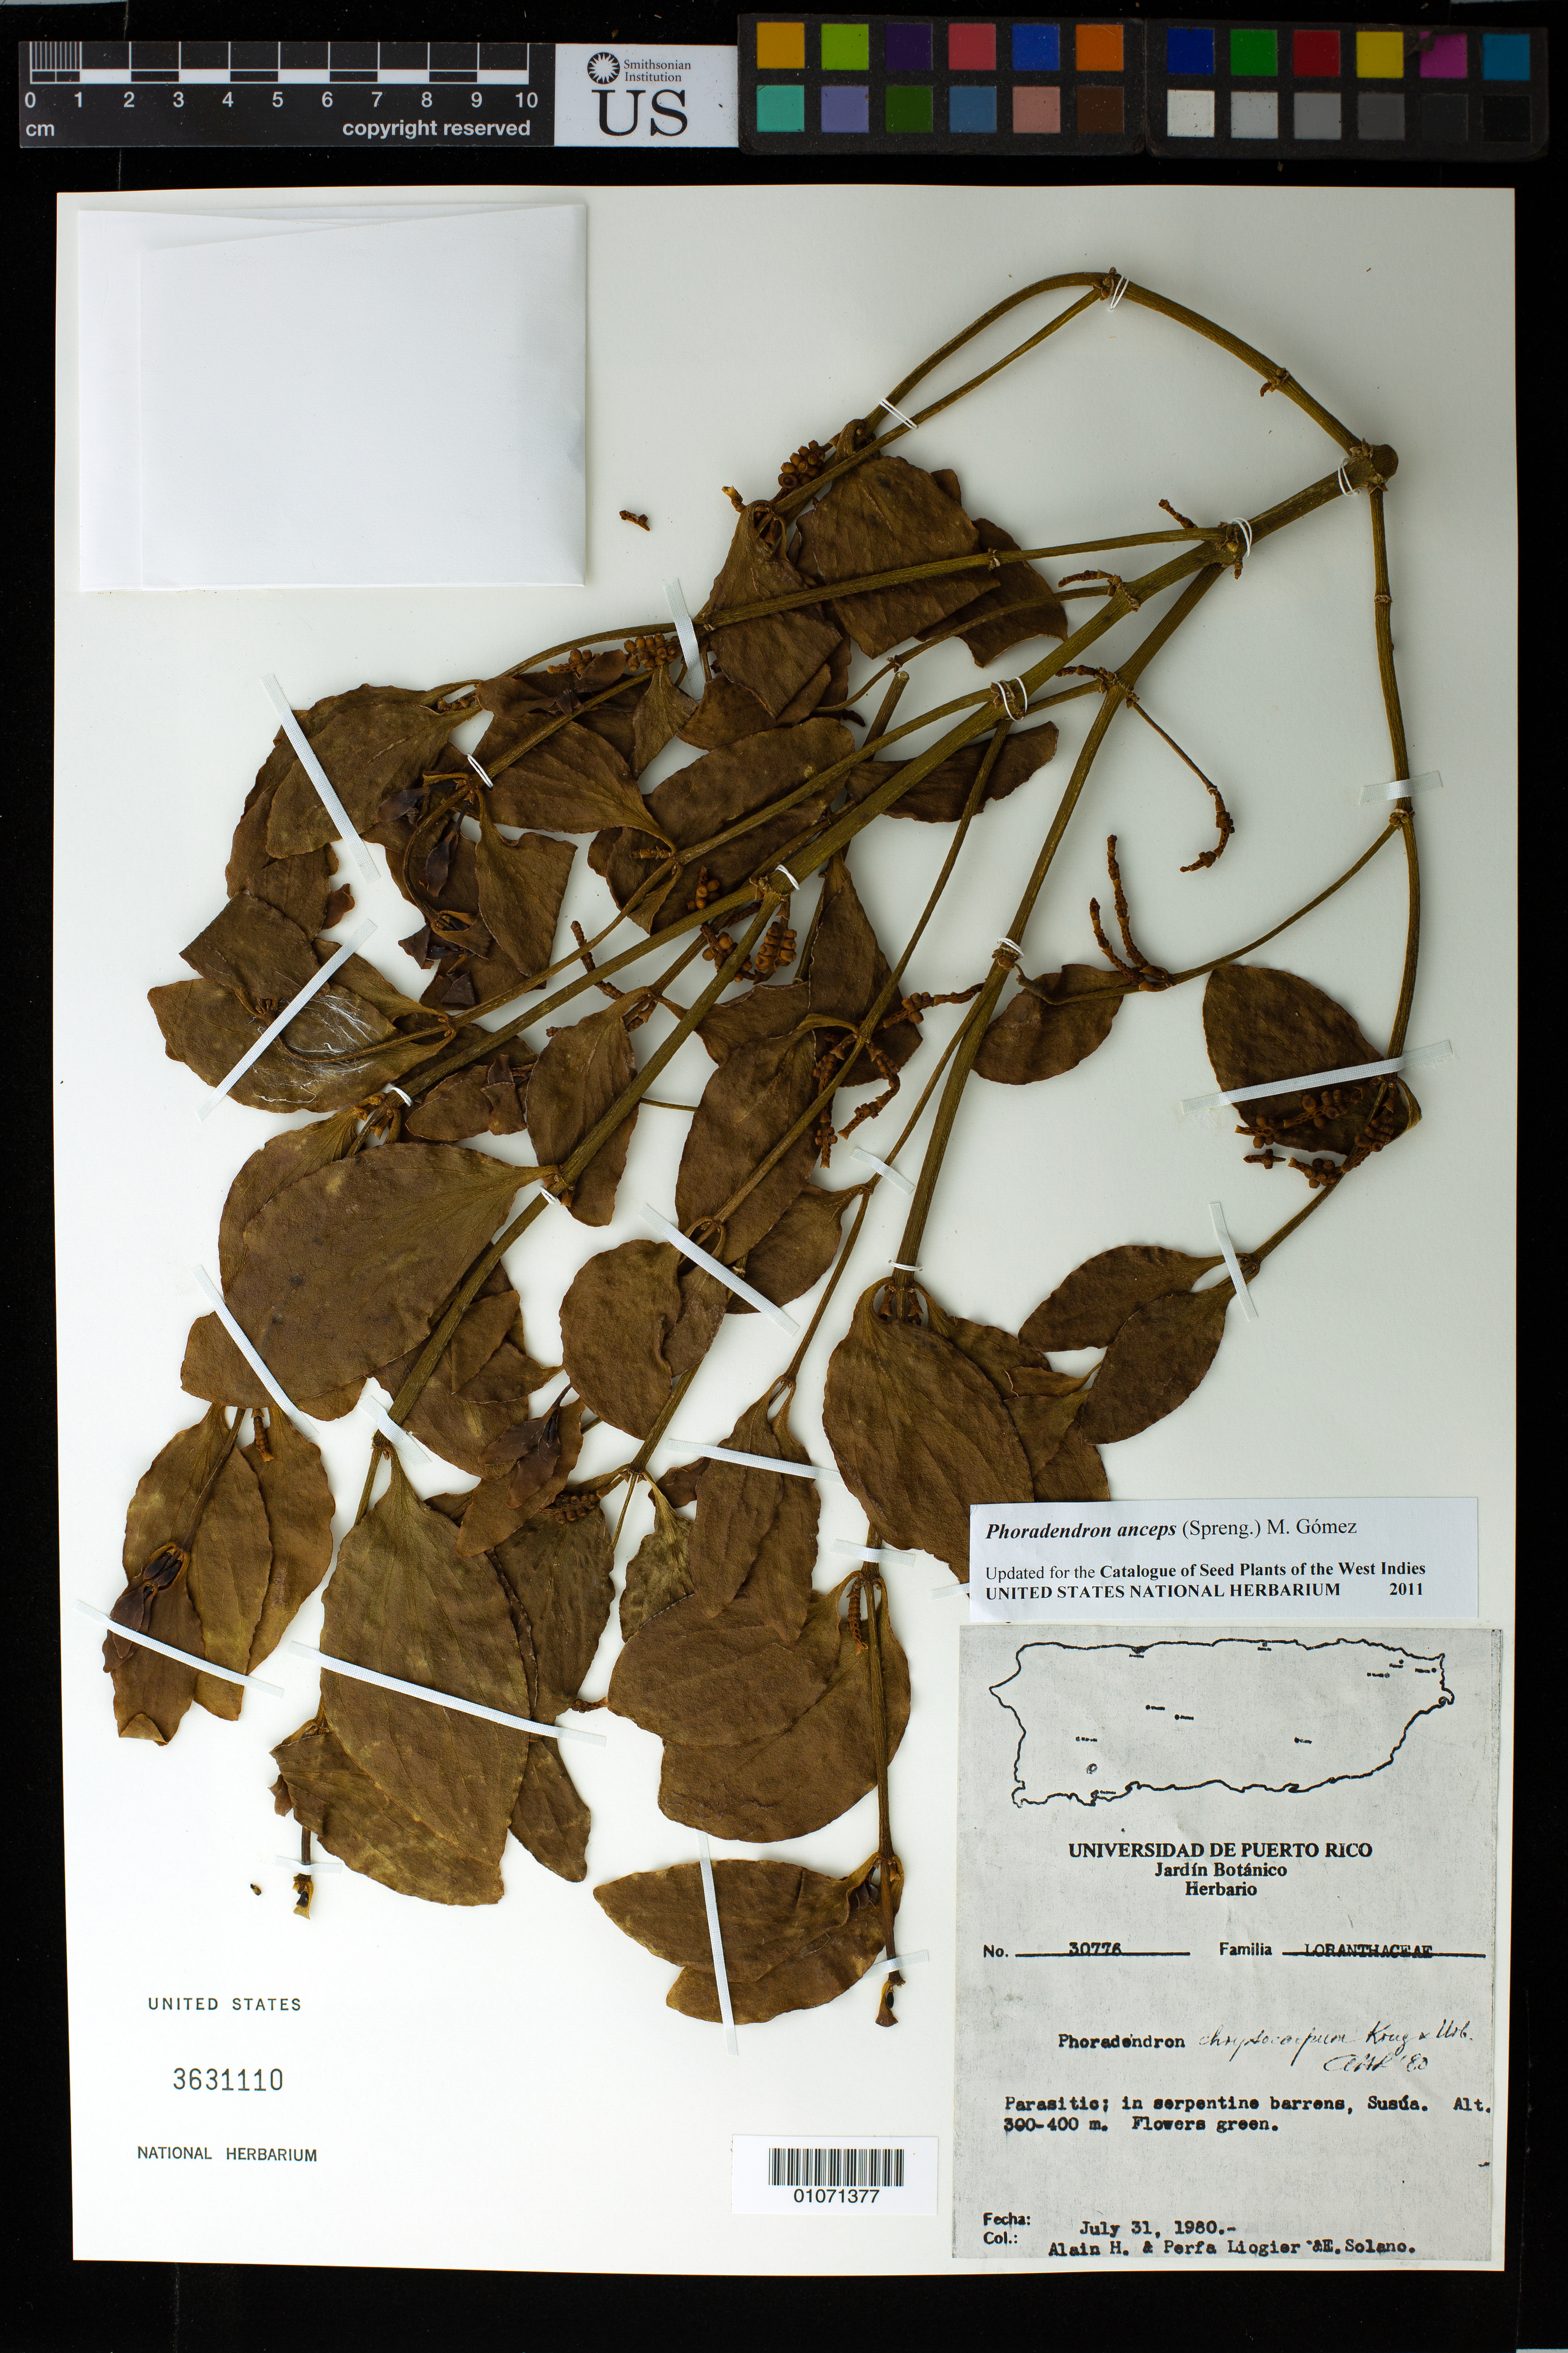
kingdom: Plantae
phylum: Tracheophyta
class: Magnoliopsida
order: Santalales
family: Viscaceae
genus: Phoradendron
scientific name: Phoradendron anceps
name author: (Spreng.) M. Gómez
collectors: A. H. Liogier, M. P. Liogier & E. Solano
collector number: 30776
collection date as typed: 31 Jul 1980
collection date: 1980-07-31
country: Puerto Rico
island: Puerto Rico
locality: Susúa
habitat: In serpentine barrens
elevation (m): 300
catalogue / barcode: US 3631110